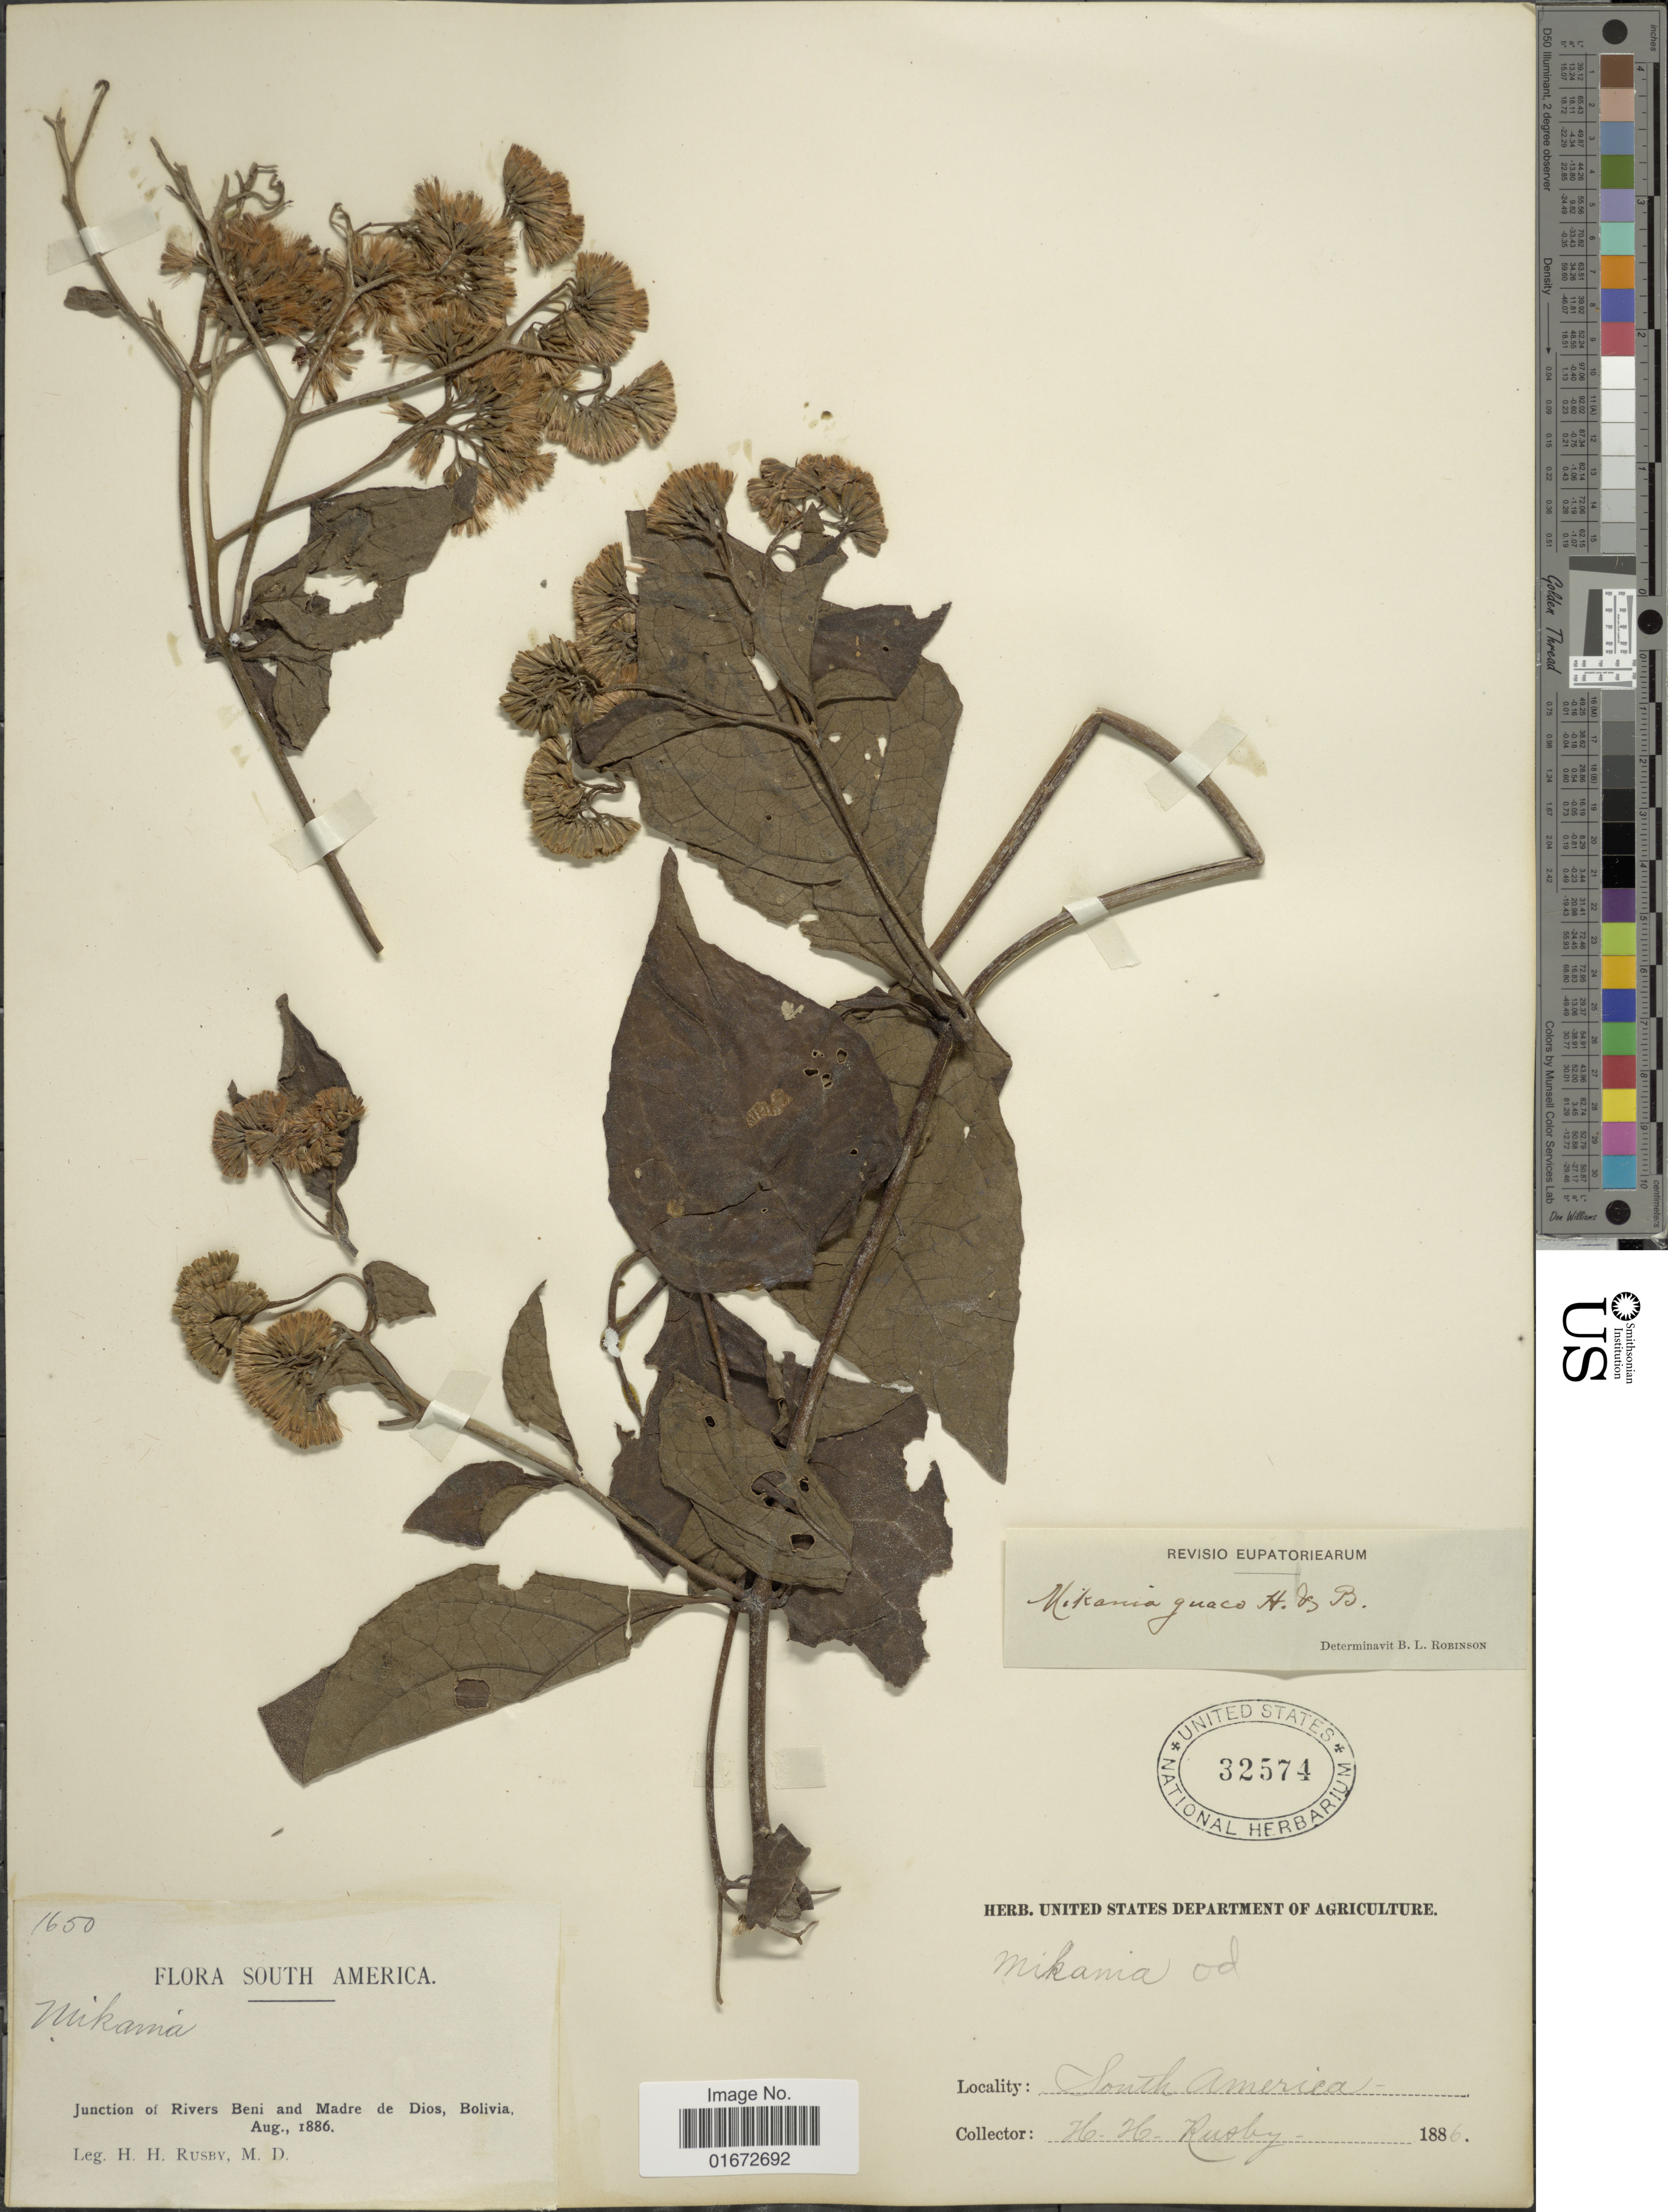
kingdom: Plantae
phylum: Tracheophyta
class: Magnoliopsida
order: Asterales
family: Asteraceae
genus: Mikania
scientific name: Mikania guaco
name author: Humb. & Bonpl.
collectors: H. H. Rusby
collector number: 1650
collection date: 1886-08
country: Bolivia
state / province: Beni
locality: Junction of Rivers Beni and Madre de Dios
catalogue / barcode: US 32574